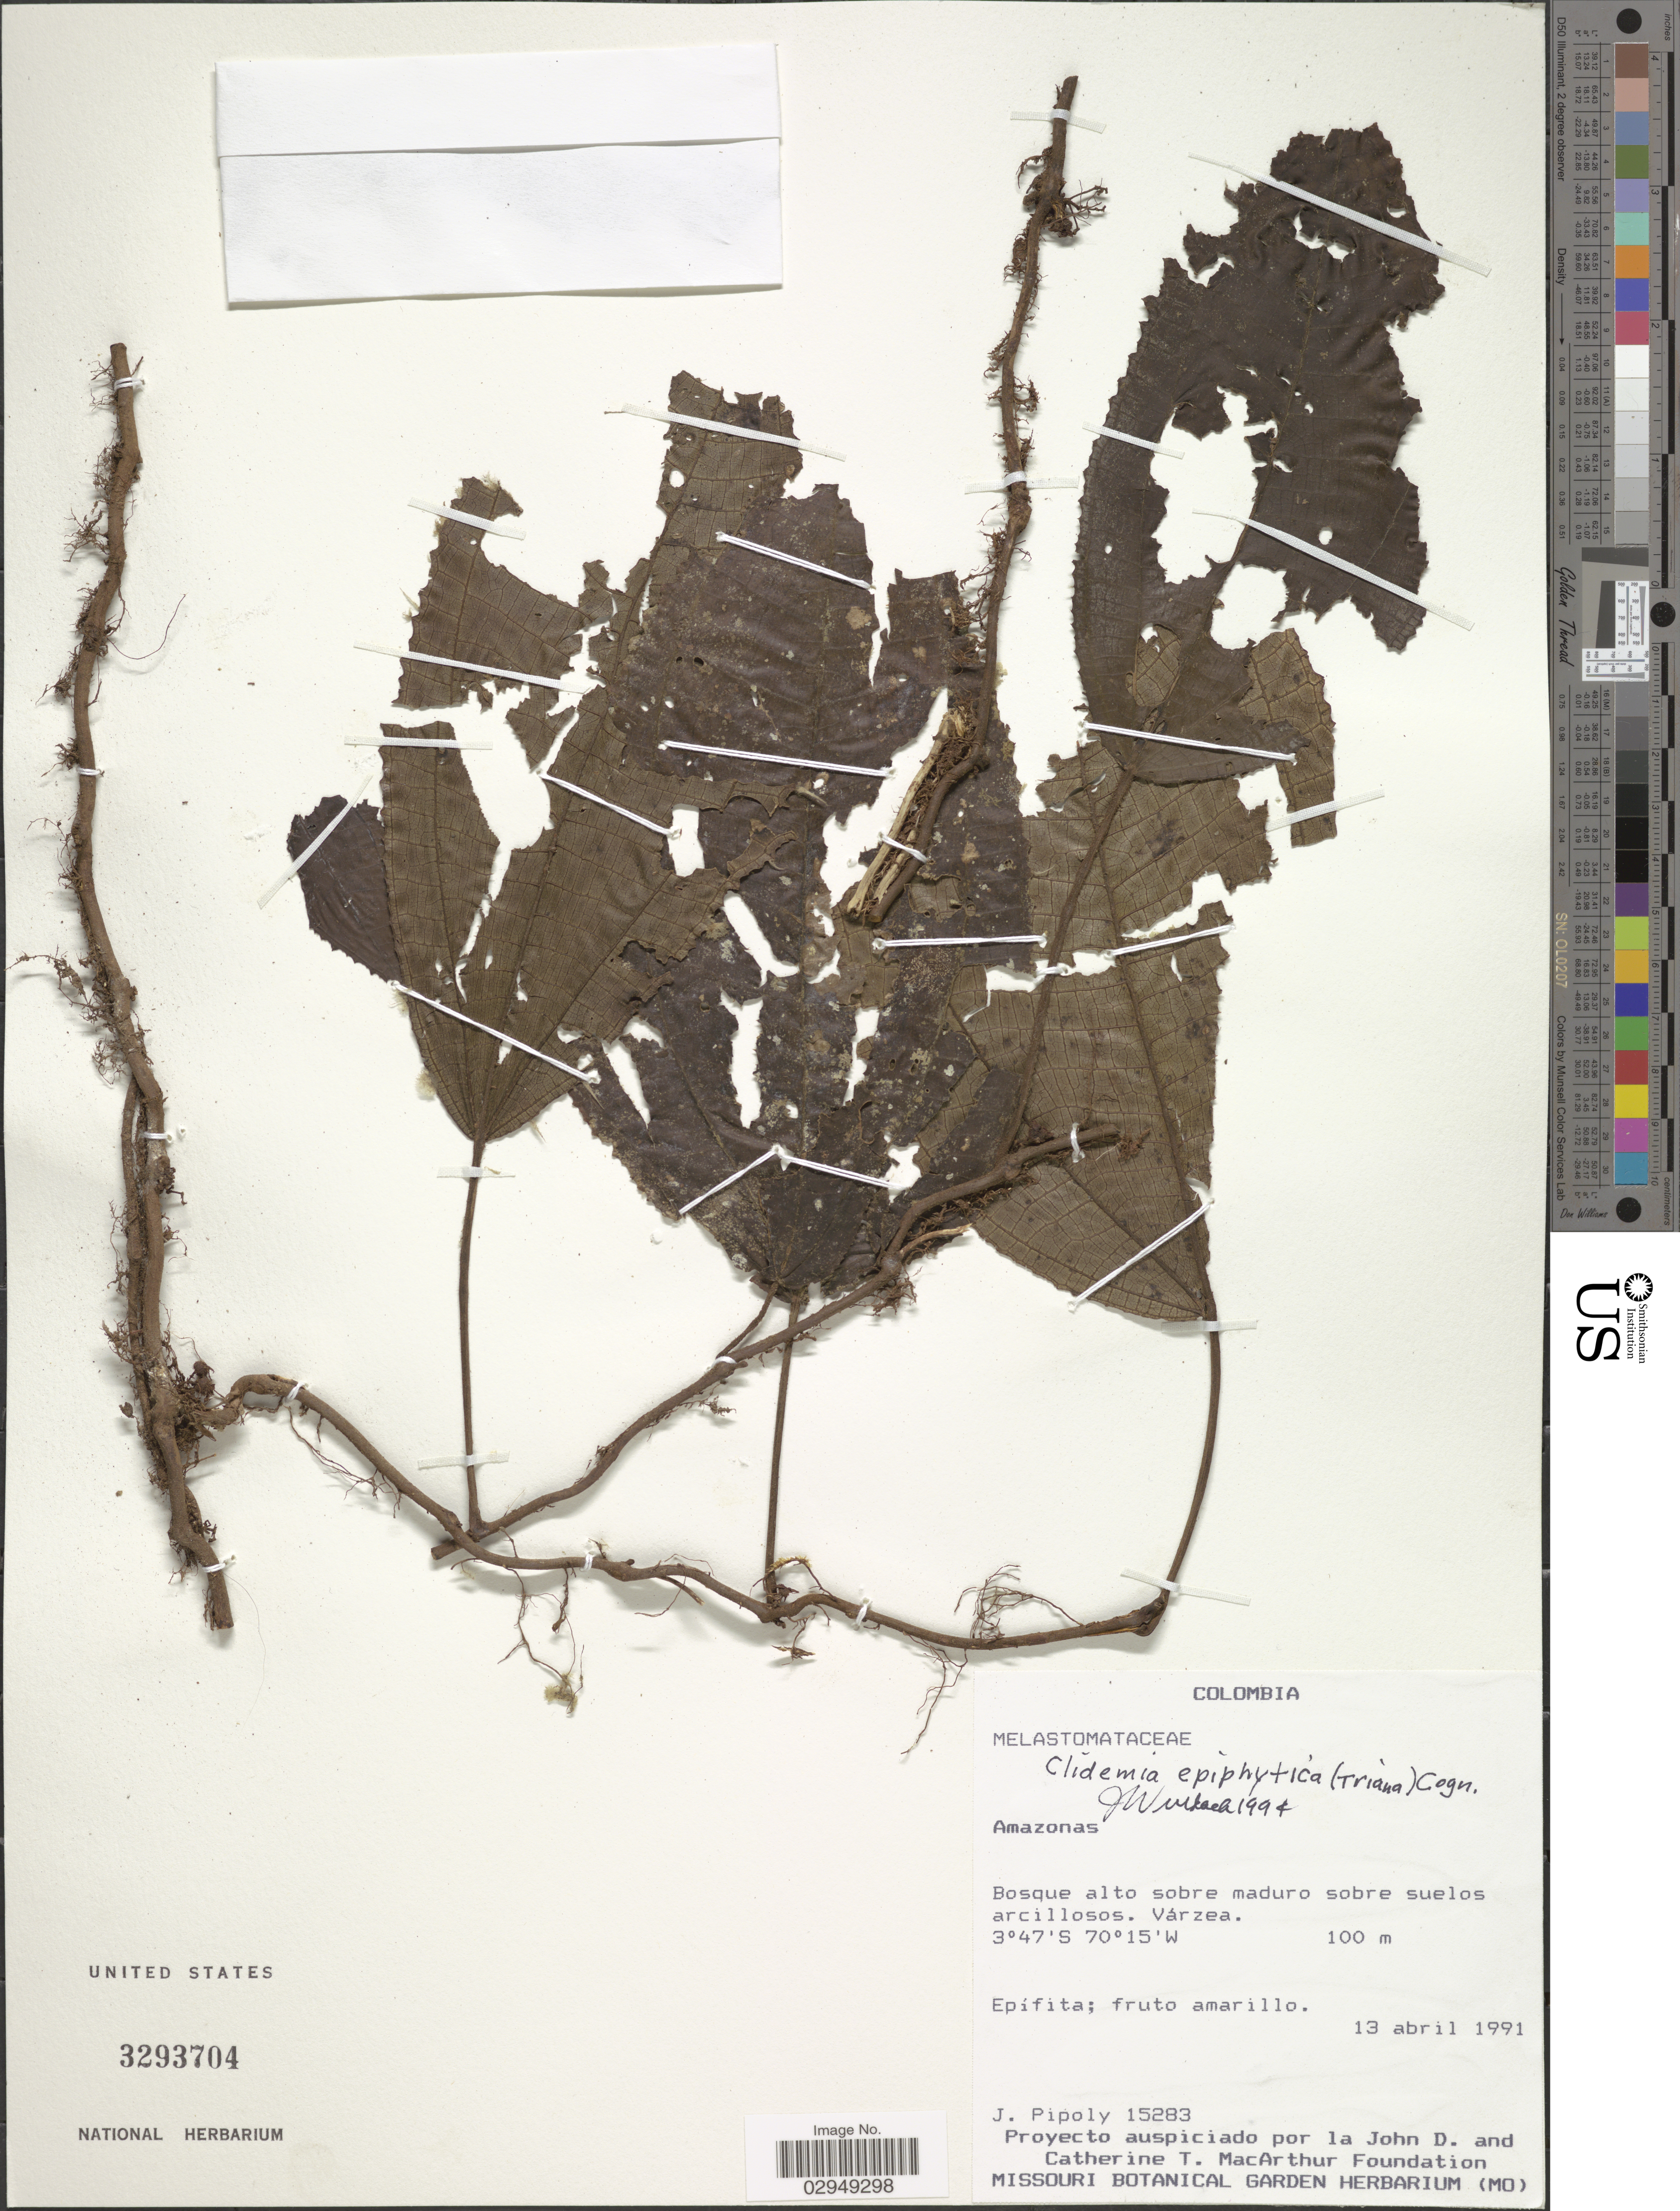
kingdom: Plantae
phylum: Tracheophyta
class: Magnoliopsida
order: Myrtales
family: Melastomataceae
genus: Clidemia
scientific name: Clidemia epiphytica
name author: (Triana) Cogn.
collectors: J. J. Pipoly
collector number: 15283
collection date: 1991-04-13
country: Colombia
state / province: Amazônas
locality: Bosque alto sobre maduro sobre suelos arcillosos. Várzea.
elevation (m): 100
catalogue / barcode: US 3293704